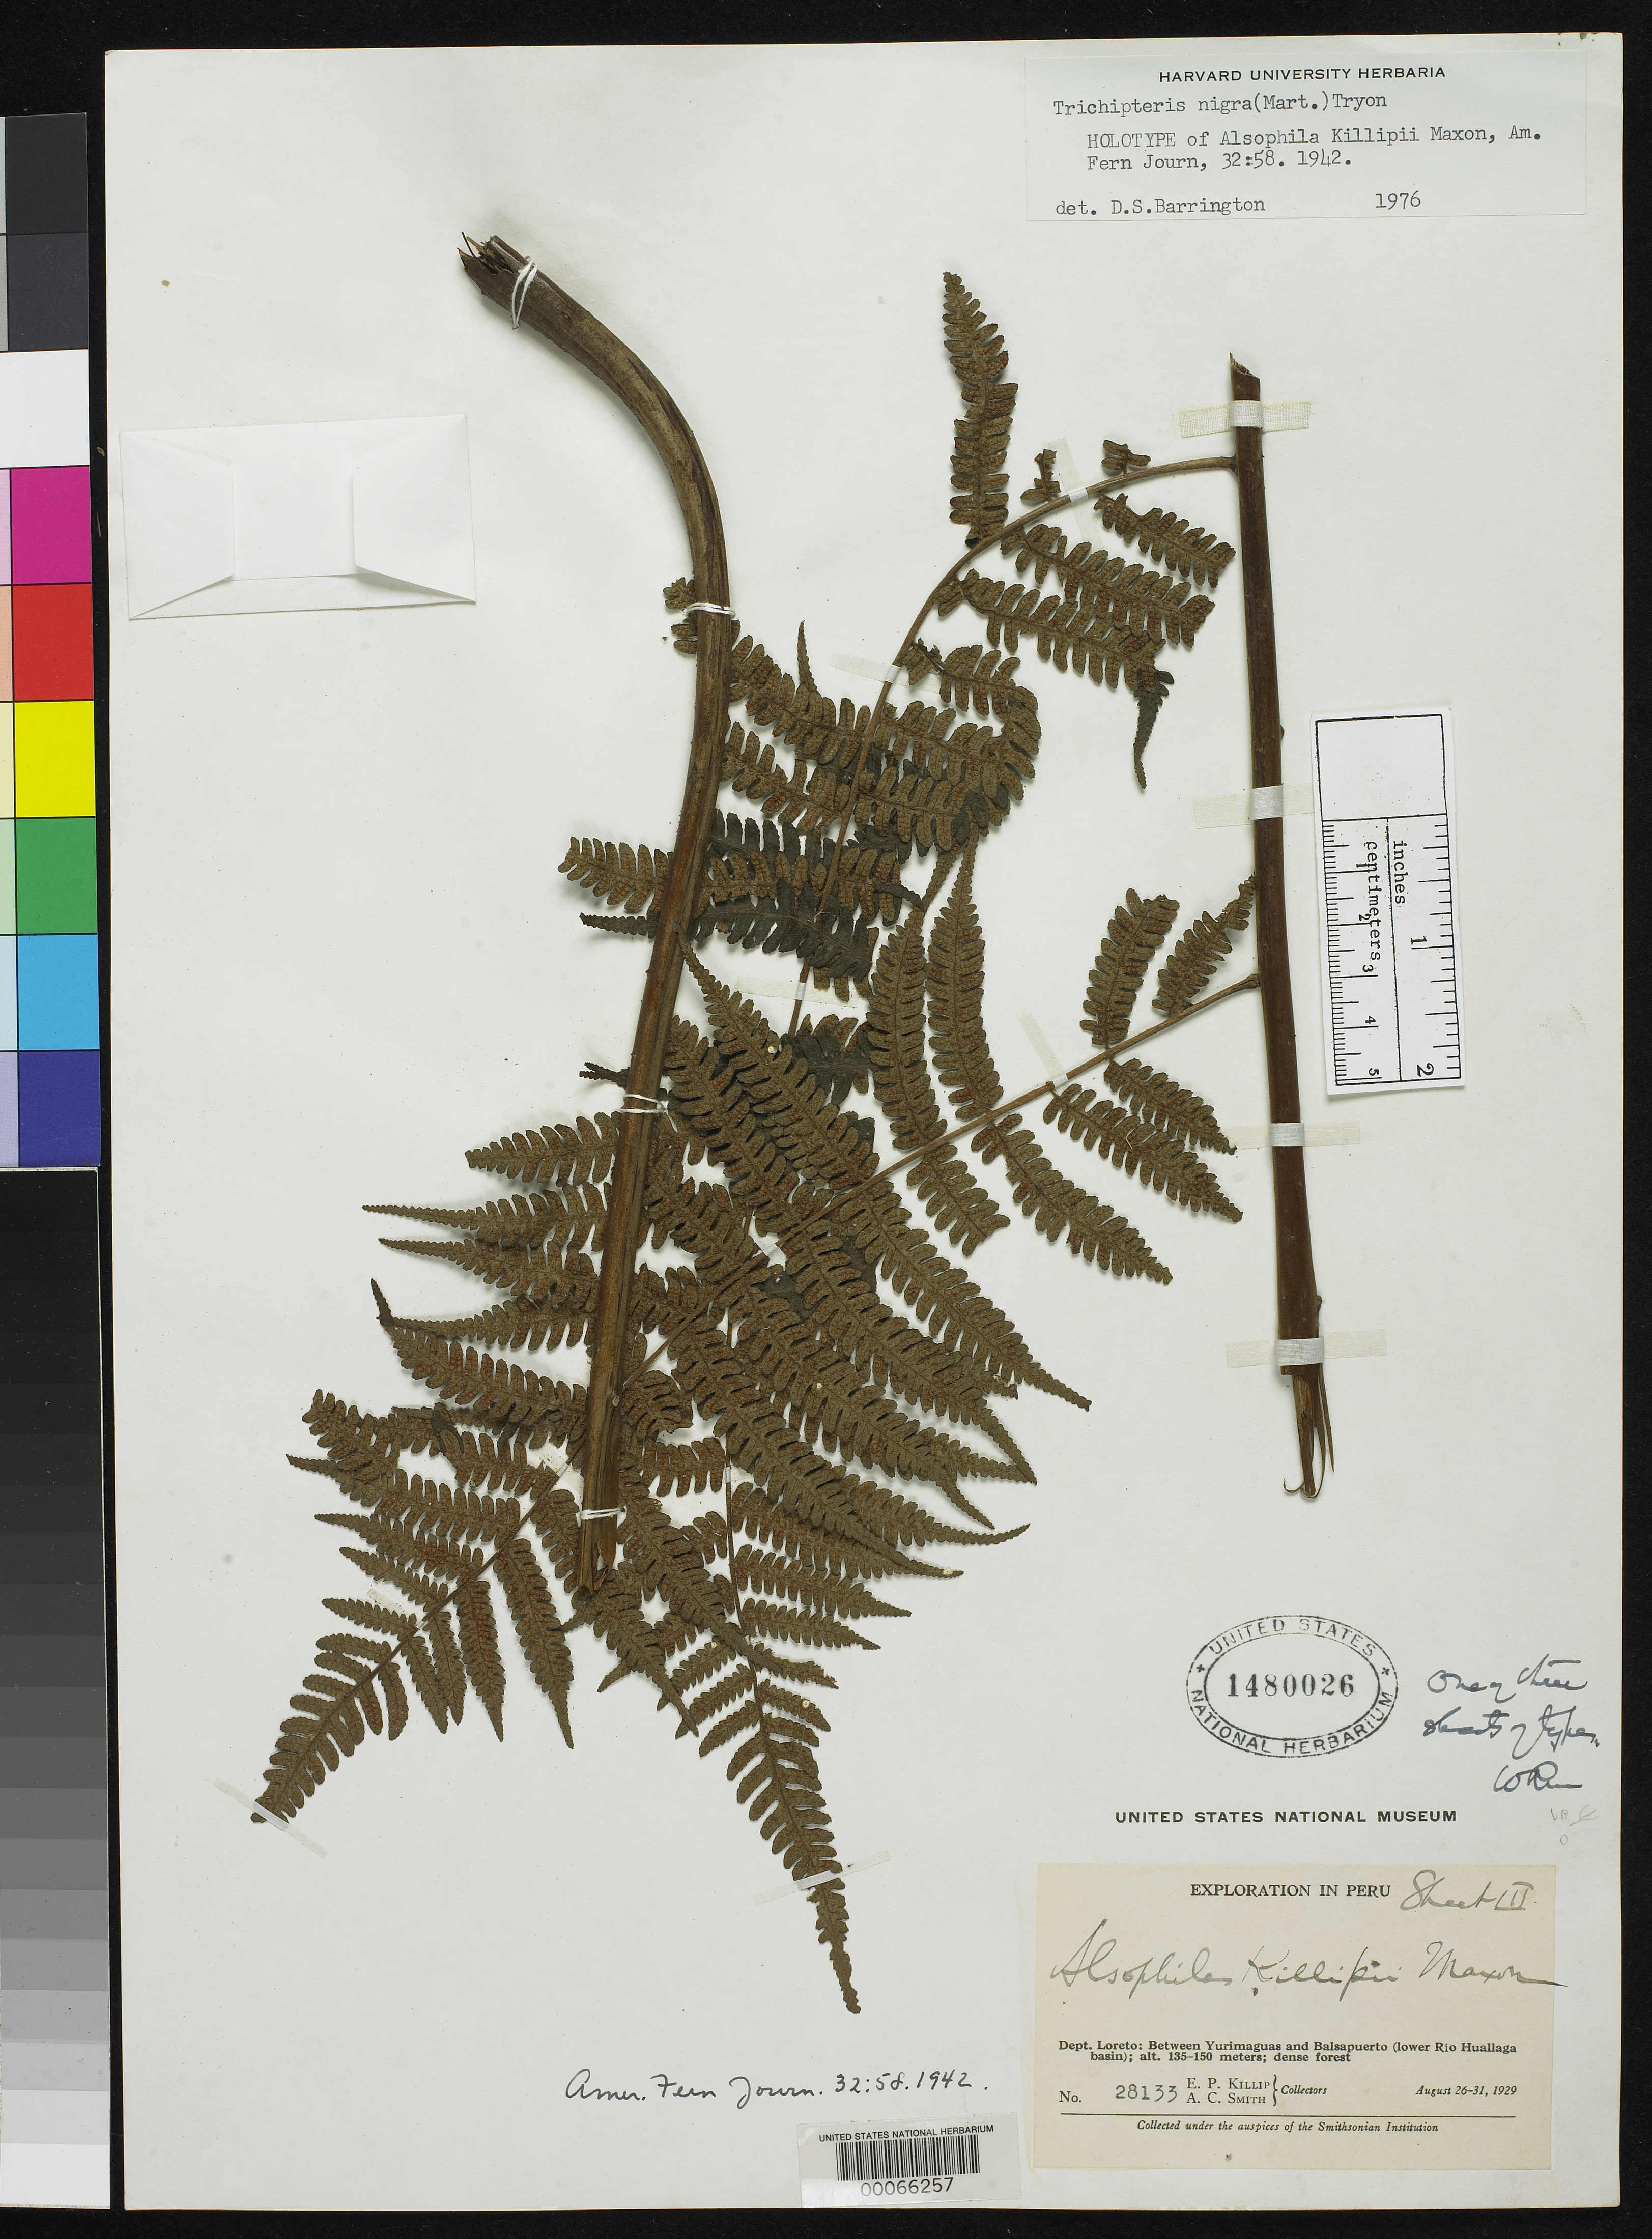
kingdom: Plantae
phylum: Tracheophyta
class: Polypodiopsida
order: Cyatheales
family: Cyatheaceae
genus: Alsophila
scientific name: Alsophila killipii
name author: Maxon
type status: Holotype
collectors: E. P. Killip & A. C. Smith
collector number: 28133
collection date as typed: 26 Aug 1929 to 31 Aug 1929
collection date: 1929-08-26/1929-08-31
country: Peru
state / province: Loreto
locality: Between Yurimaguas & Balsapuerto, lower Rio Huallaga Basin.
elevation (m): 135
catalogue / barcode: US 1480026